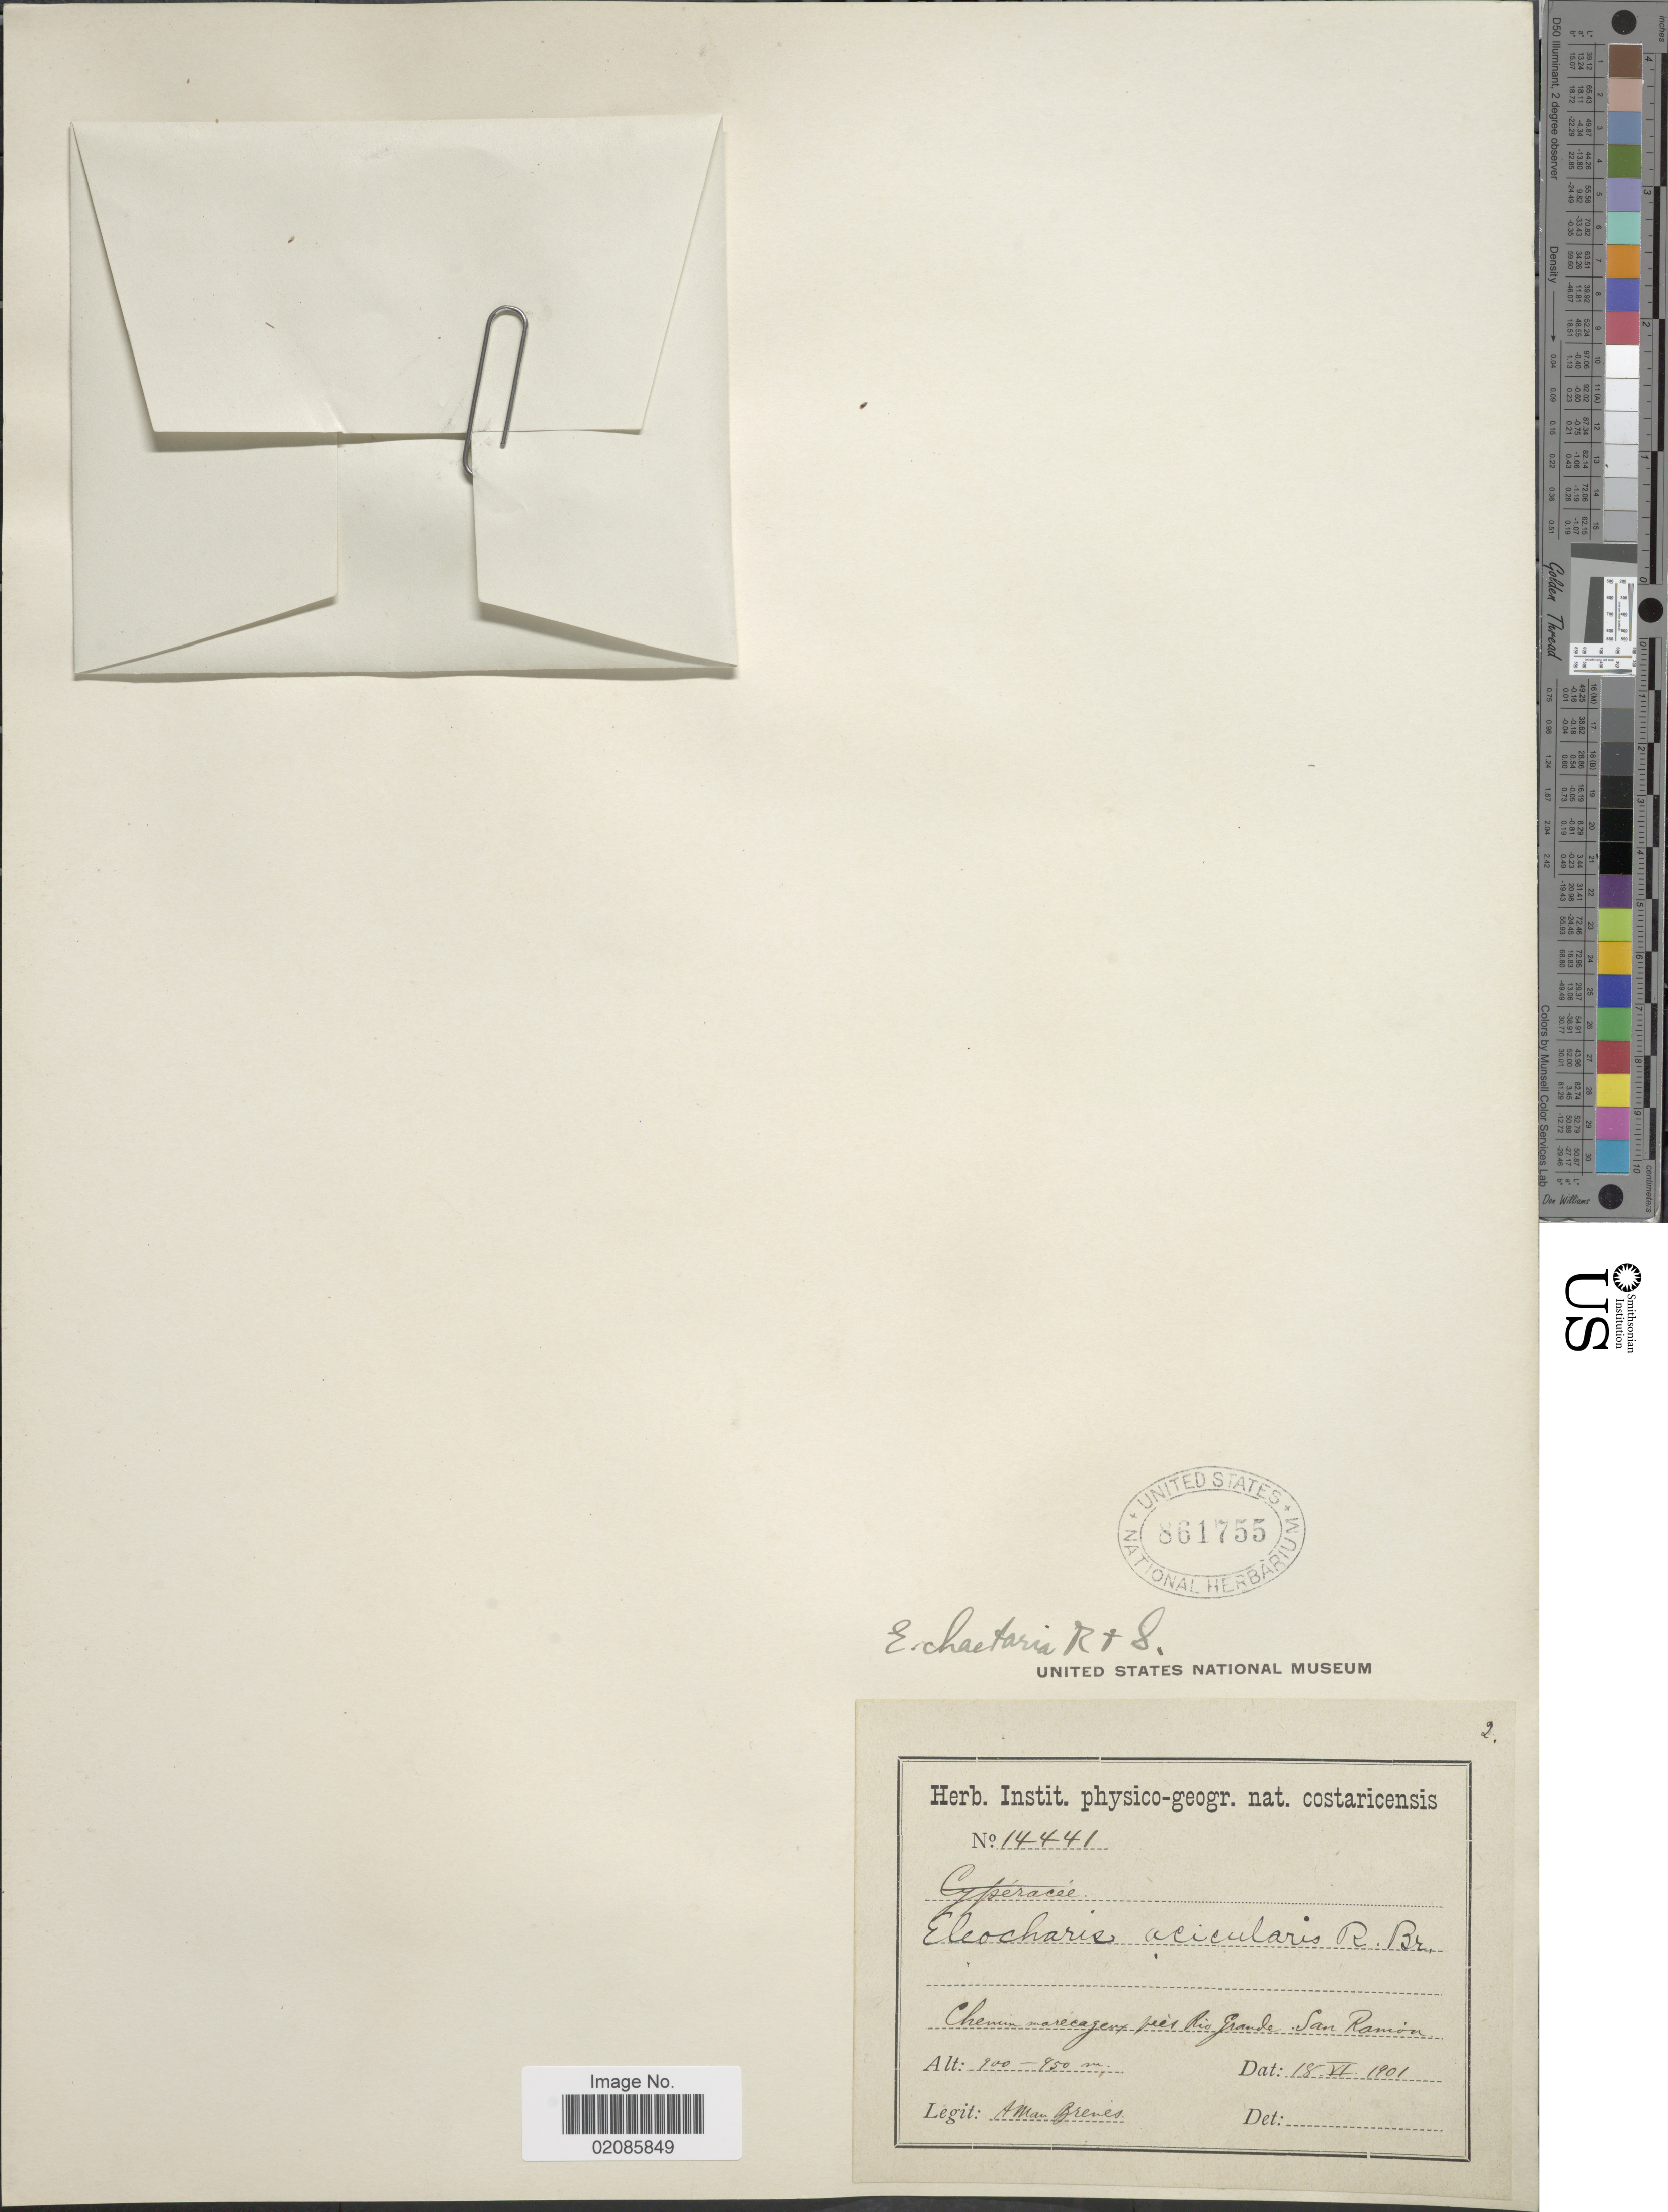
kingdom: Plantae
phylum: Tracheophyta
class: Liliopsida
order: Poales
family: Cyperaceae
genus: Eleocharis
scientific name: Eleocharis retroflexa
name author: (Poir.) Urb.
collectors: A. Brenes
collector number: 14441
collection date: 1901-06-18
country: Costa Rica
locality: Chenim marécageux près Rio Grande, San Ramón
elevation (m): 900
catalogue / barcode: US 861755